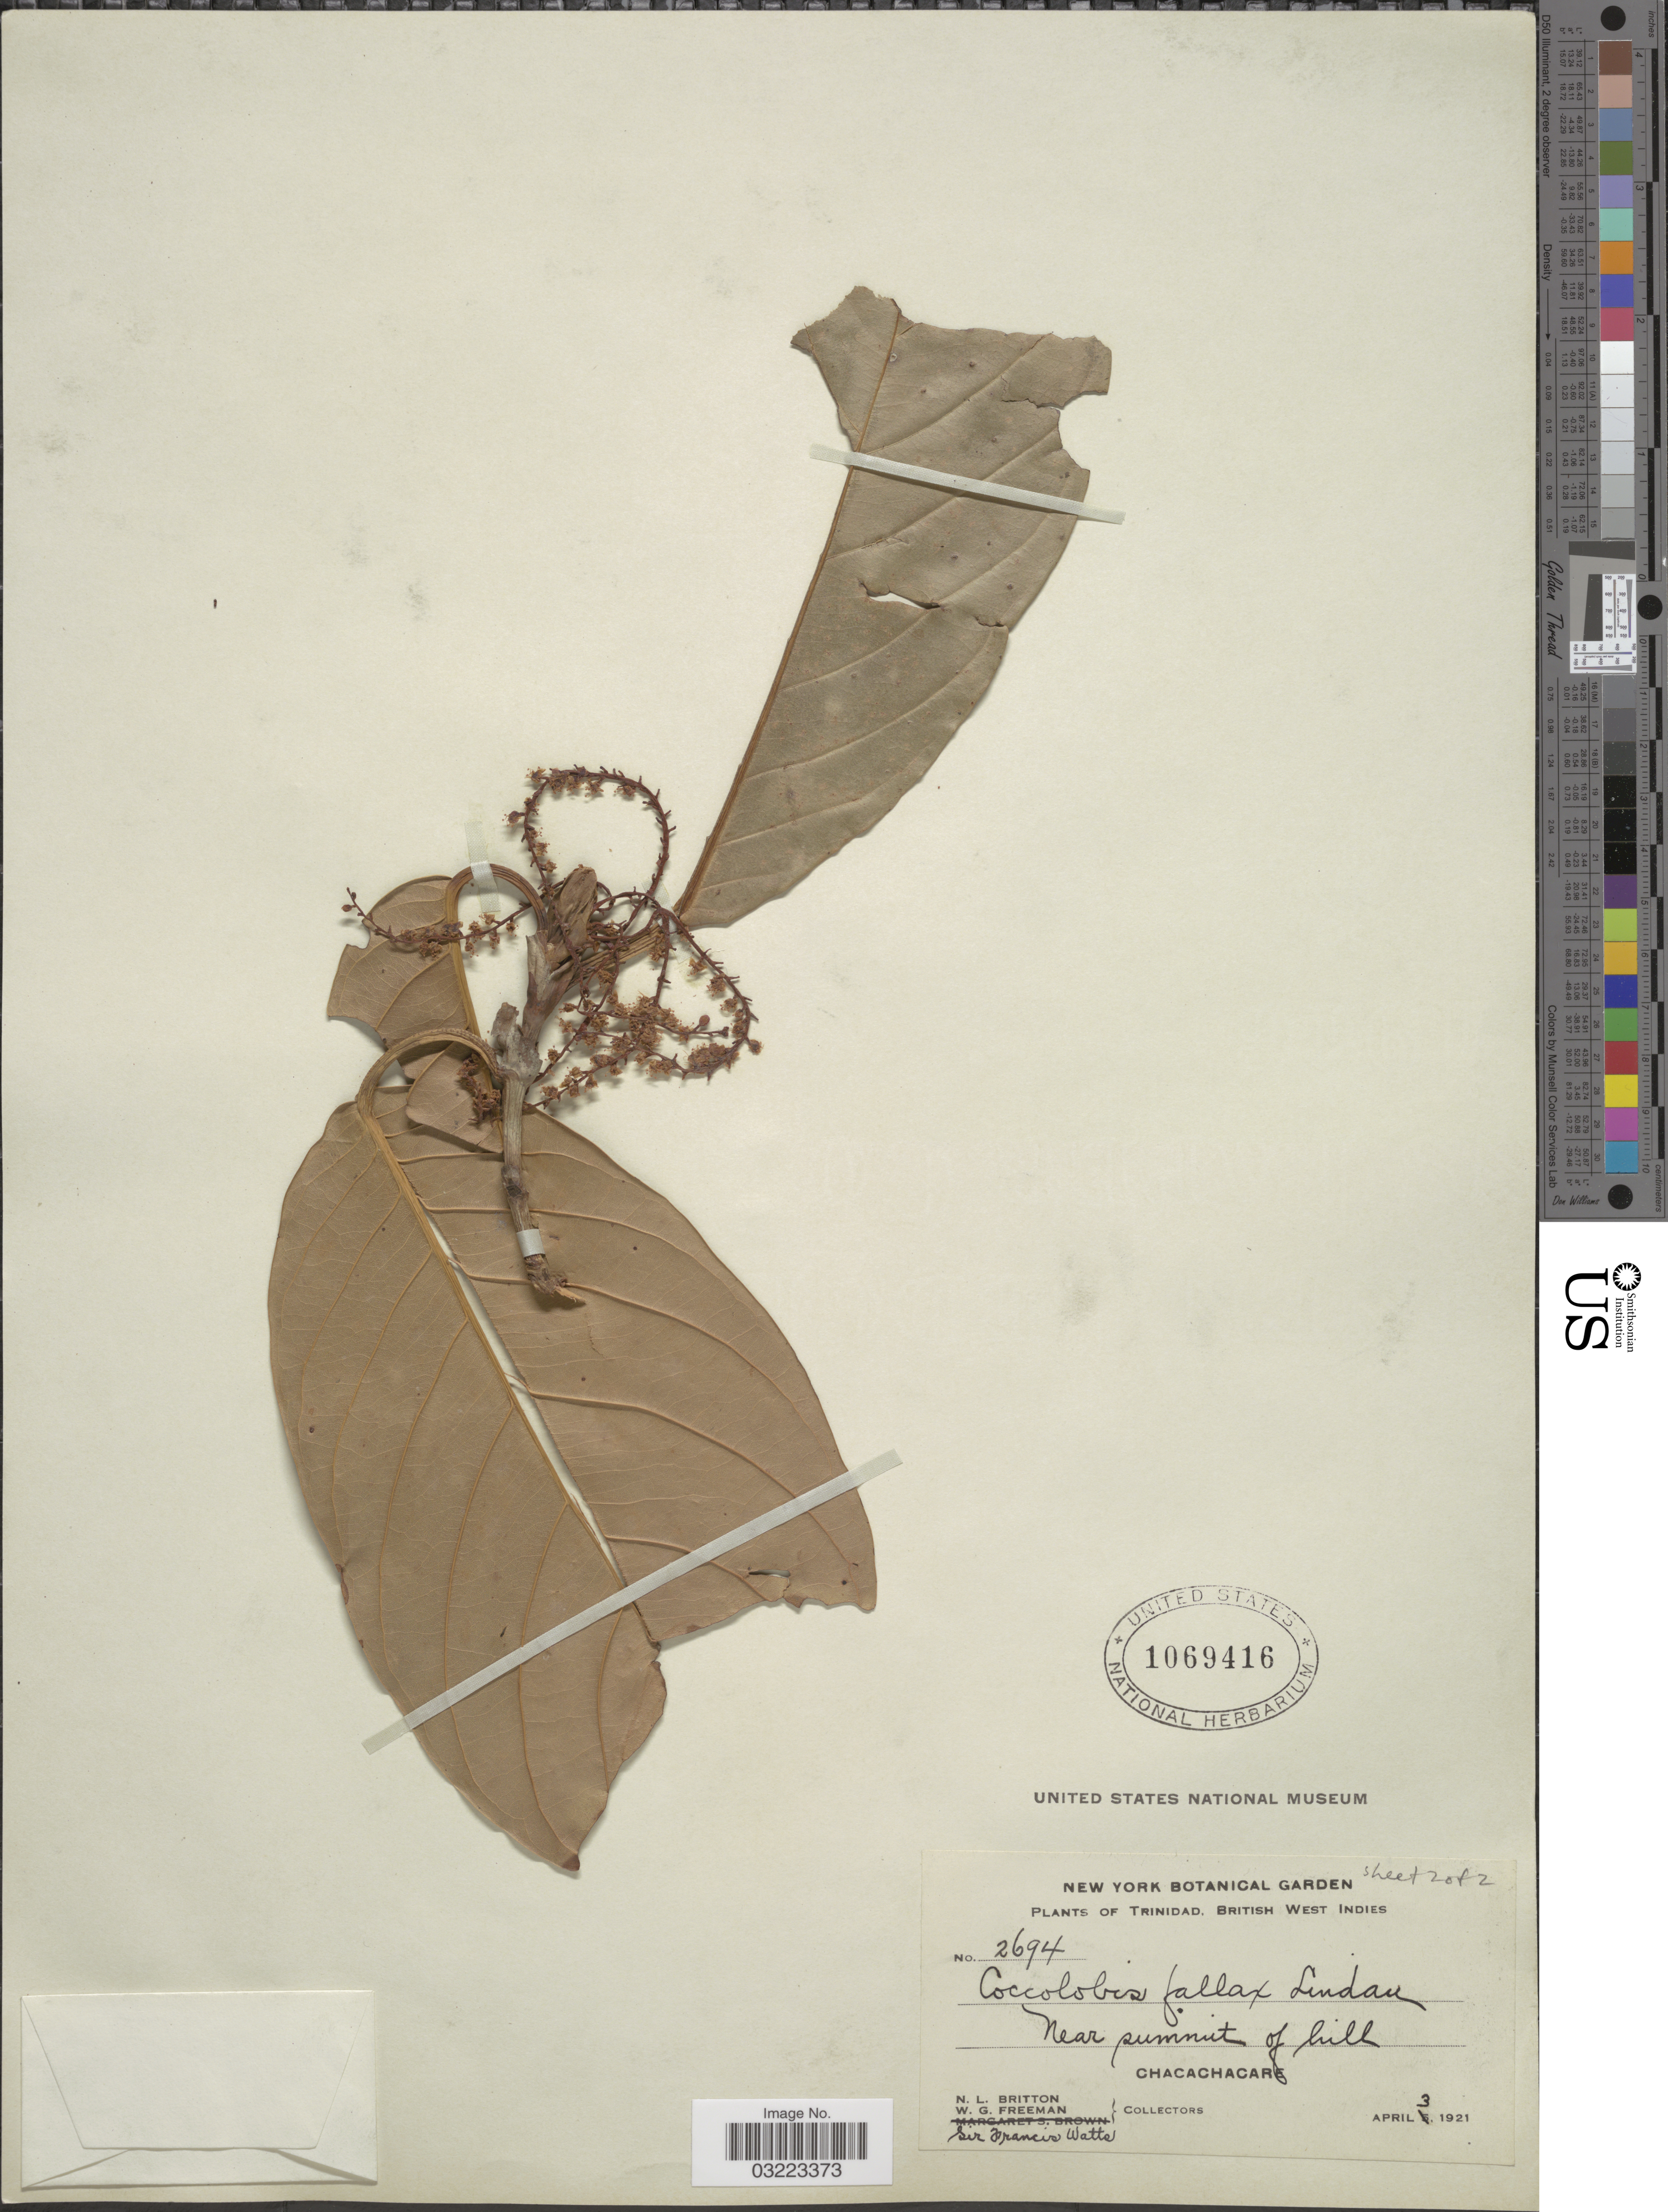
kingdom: Plantae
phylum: Tracheophyta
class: Magnoliopsida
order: Caryophyllales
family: Polygonaceae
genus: Coccoloba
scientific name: Coccoloba fallax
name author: Lindau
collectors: N. Britton, W. Freeman & F. Watts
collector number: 2694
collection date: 1921-04-03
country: Trinidad and Tobago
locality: Trinidad, British West Indies. Chacachacare.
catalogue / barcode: US 1069416